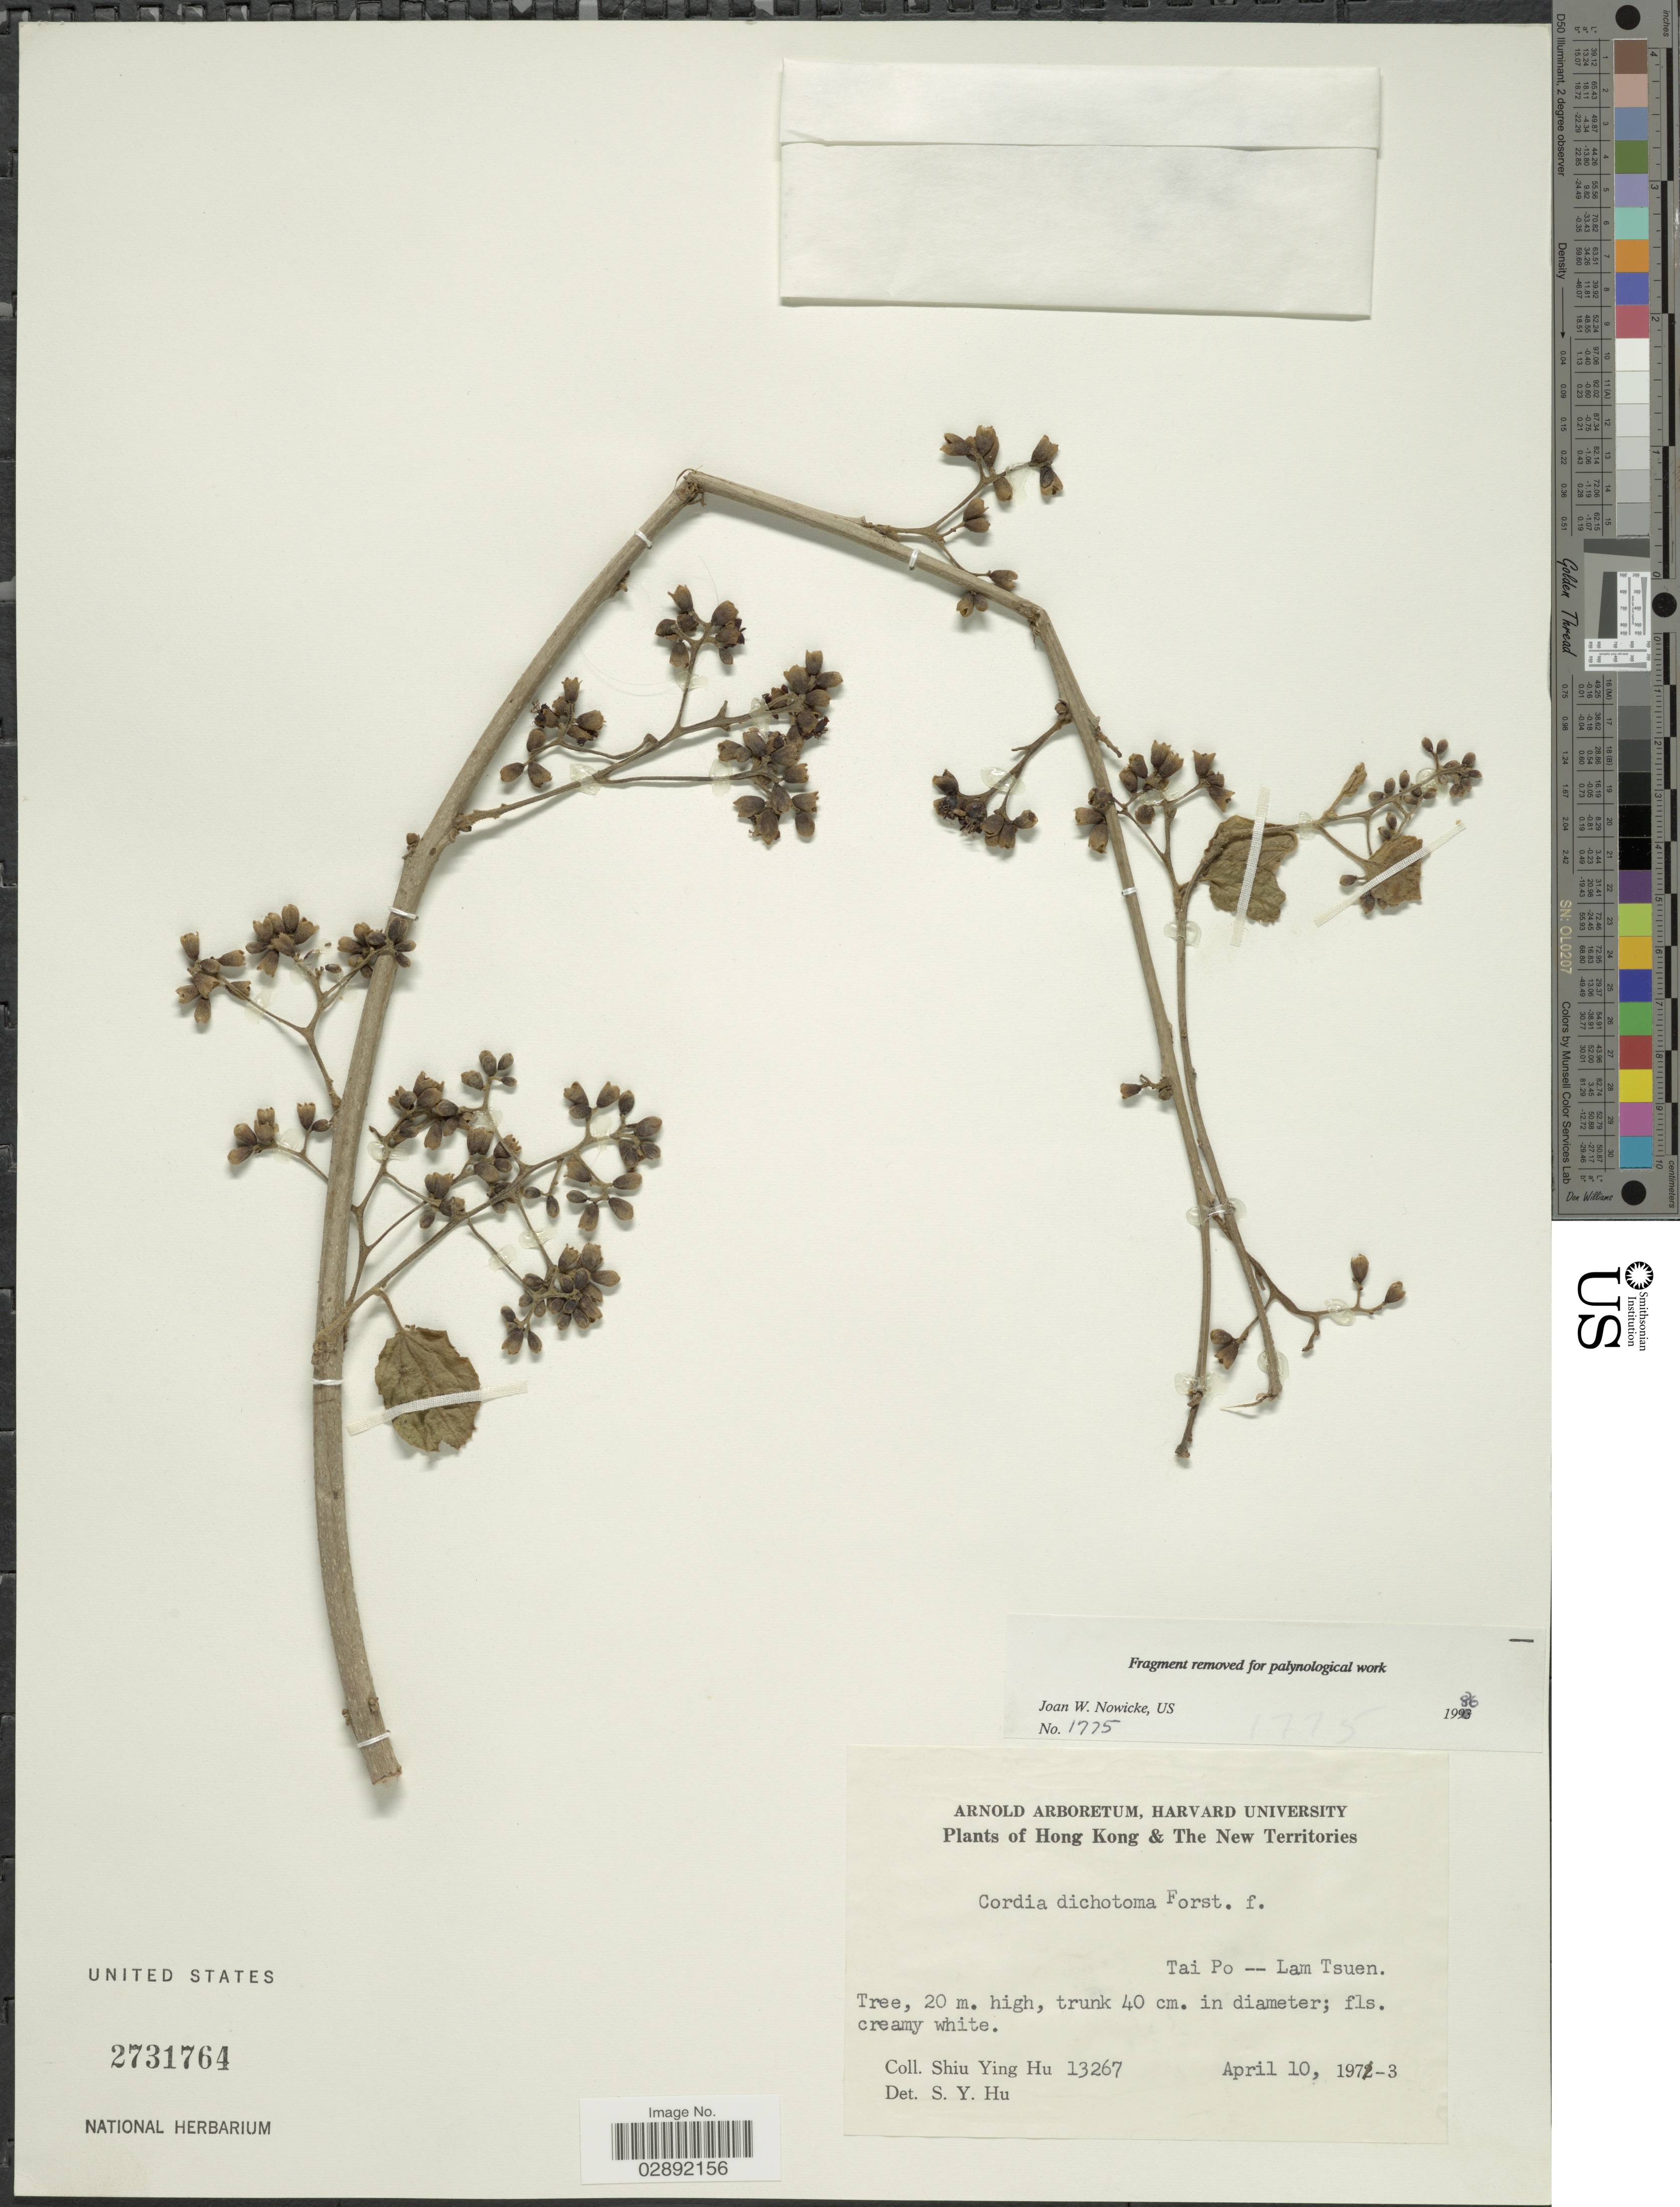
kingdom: Plantae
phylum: Tracheophyta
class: Magnoliopsida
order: Boraginales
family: Cordiaceae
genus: Cordia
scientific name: Cordia dichotoma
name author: G. Forst.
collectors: S. Y. Hu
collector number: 13267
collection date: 1973-04-10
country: China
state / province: Hong Kong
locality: Hong Kong & The New Territories. Tai Po -- Lam Tsuen.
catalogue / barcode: US 2731764